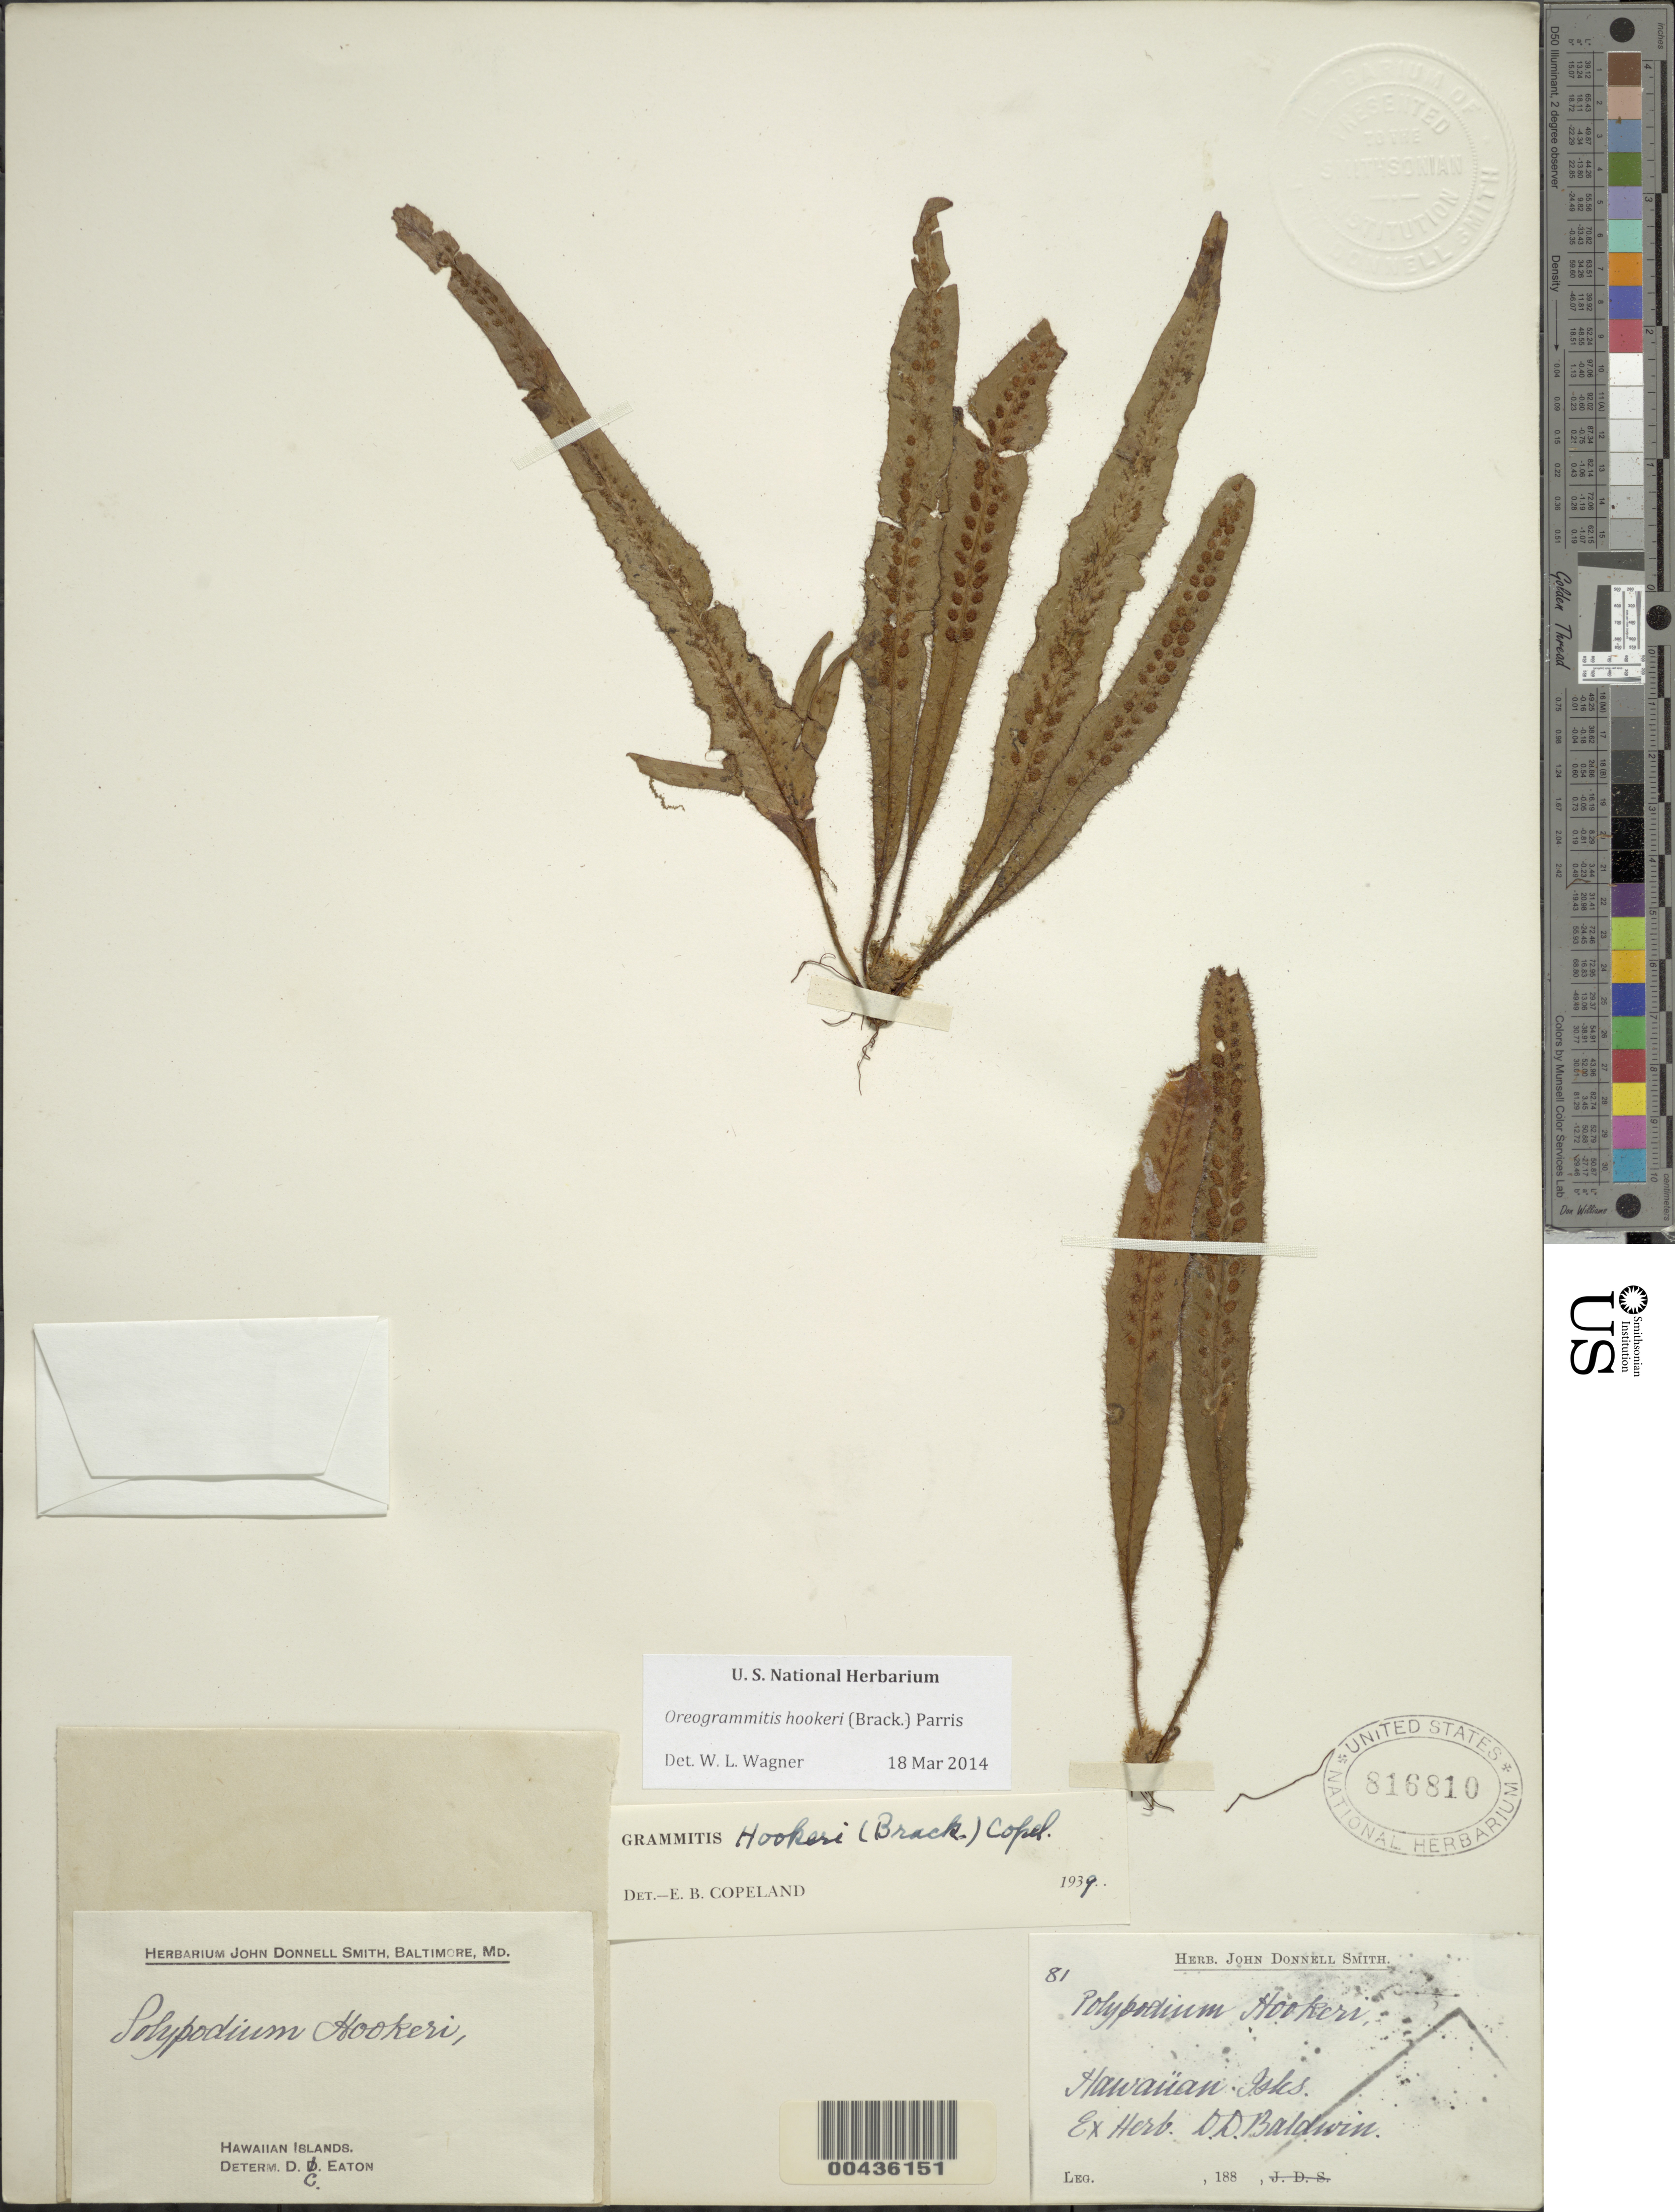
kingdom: Plantae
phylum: Tracheophyta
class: Polypodiopsida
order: Polypodiales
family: Polypodiaceae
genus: Oreogrammitis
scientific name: Oreogrammitis hookeri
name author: (Brack.) Parris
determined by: Wagner, W. L., (BOT), Smithsonian Institution - National Museum of Natural History (UNITED STATES)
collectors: D. Baldwin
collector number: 81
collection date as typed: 188-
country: United States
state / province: Hawaii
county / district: Hawaii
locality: Hawaiian Islands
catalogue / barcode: US 816810